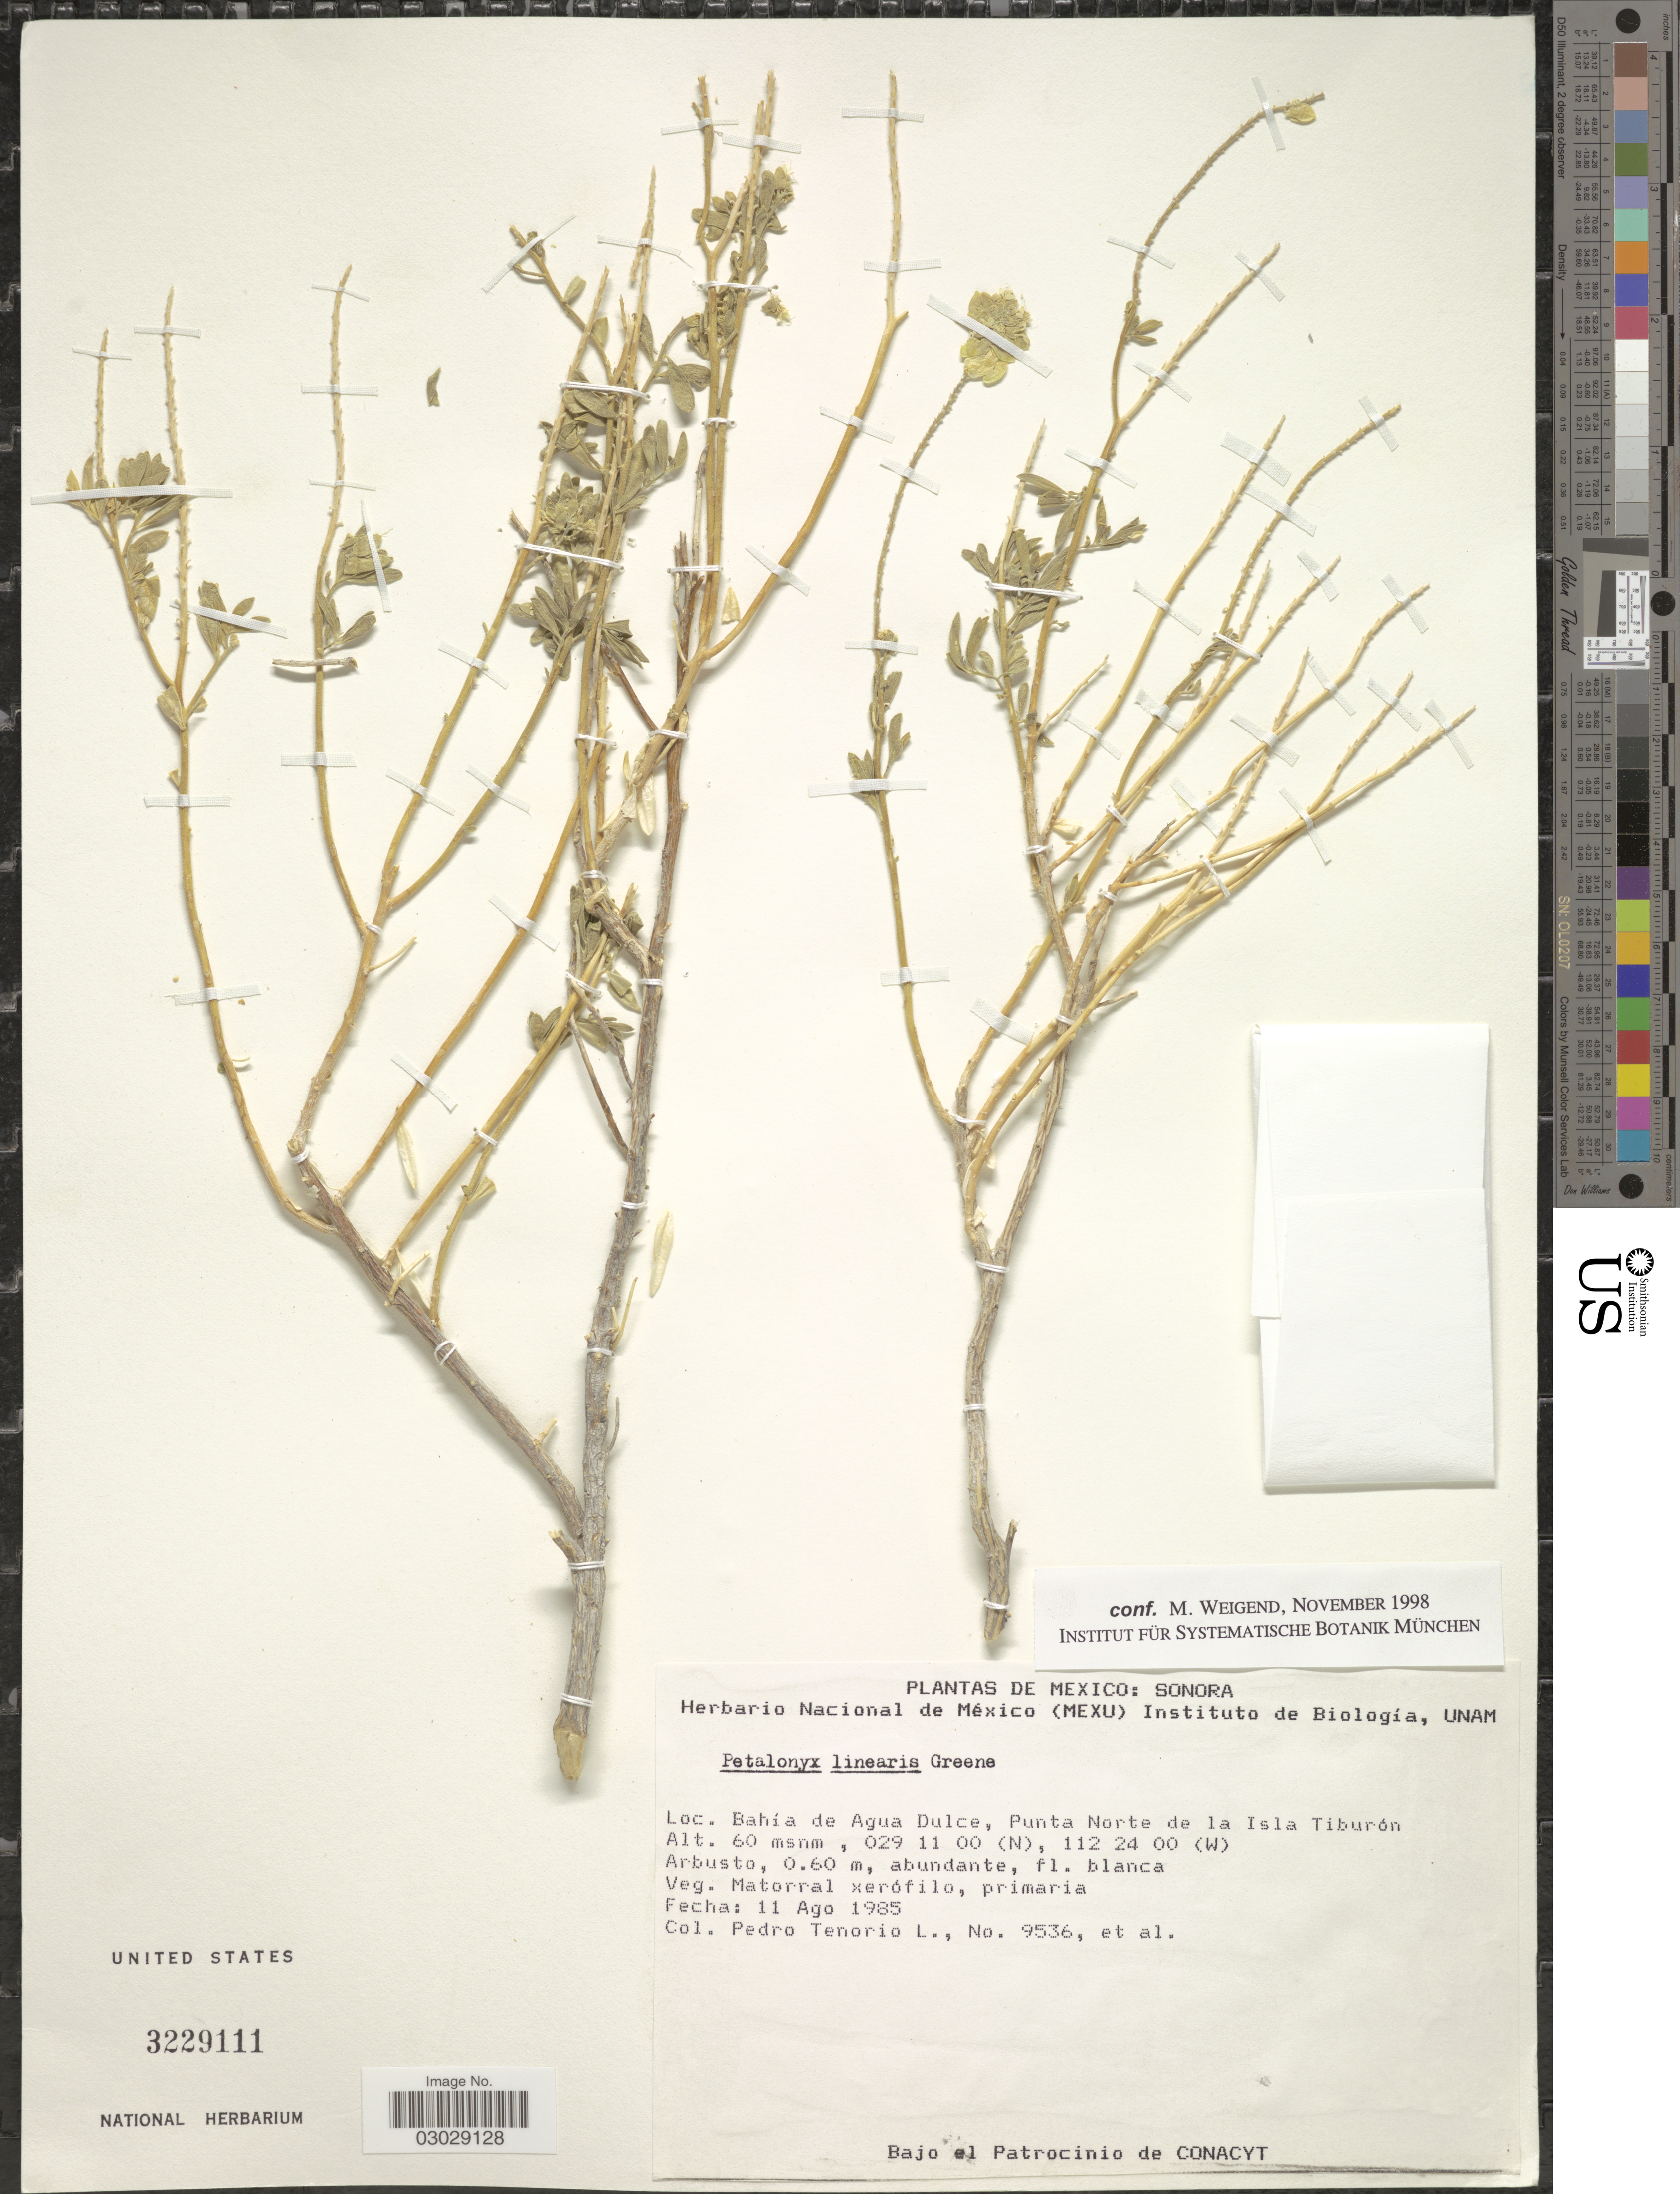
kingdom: Plantae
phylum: Tracheophyta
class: Magnoliopsida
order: Cornales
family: Loasaceae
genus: Petalonyx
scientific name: Petalonyx linearis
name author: Green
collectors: P. Tenorio L. & et al.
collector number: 9536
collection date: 1985-08-11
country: Mexico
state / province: Sonora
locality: Bahía de Agua Dulce, Punta Norte de la Isla Tiburón.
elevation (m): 60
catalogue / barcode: US 3229111